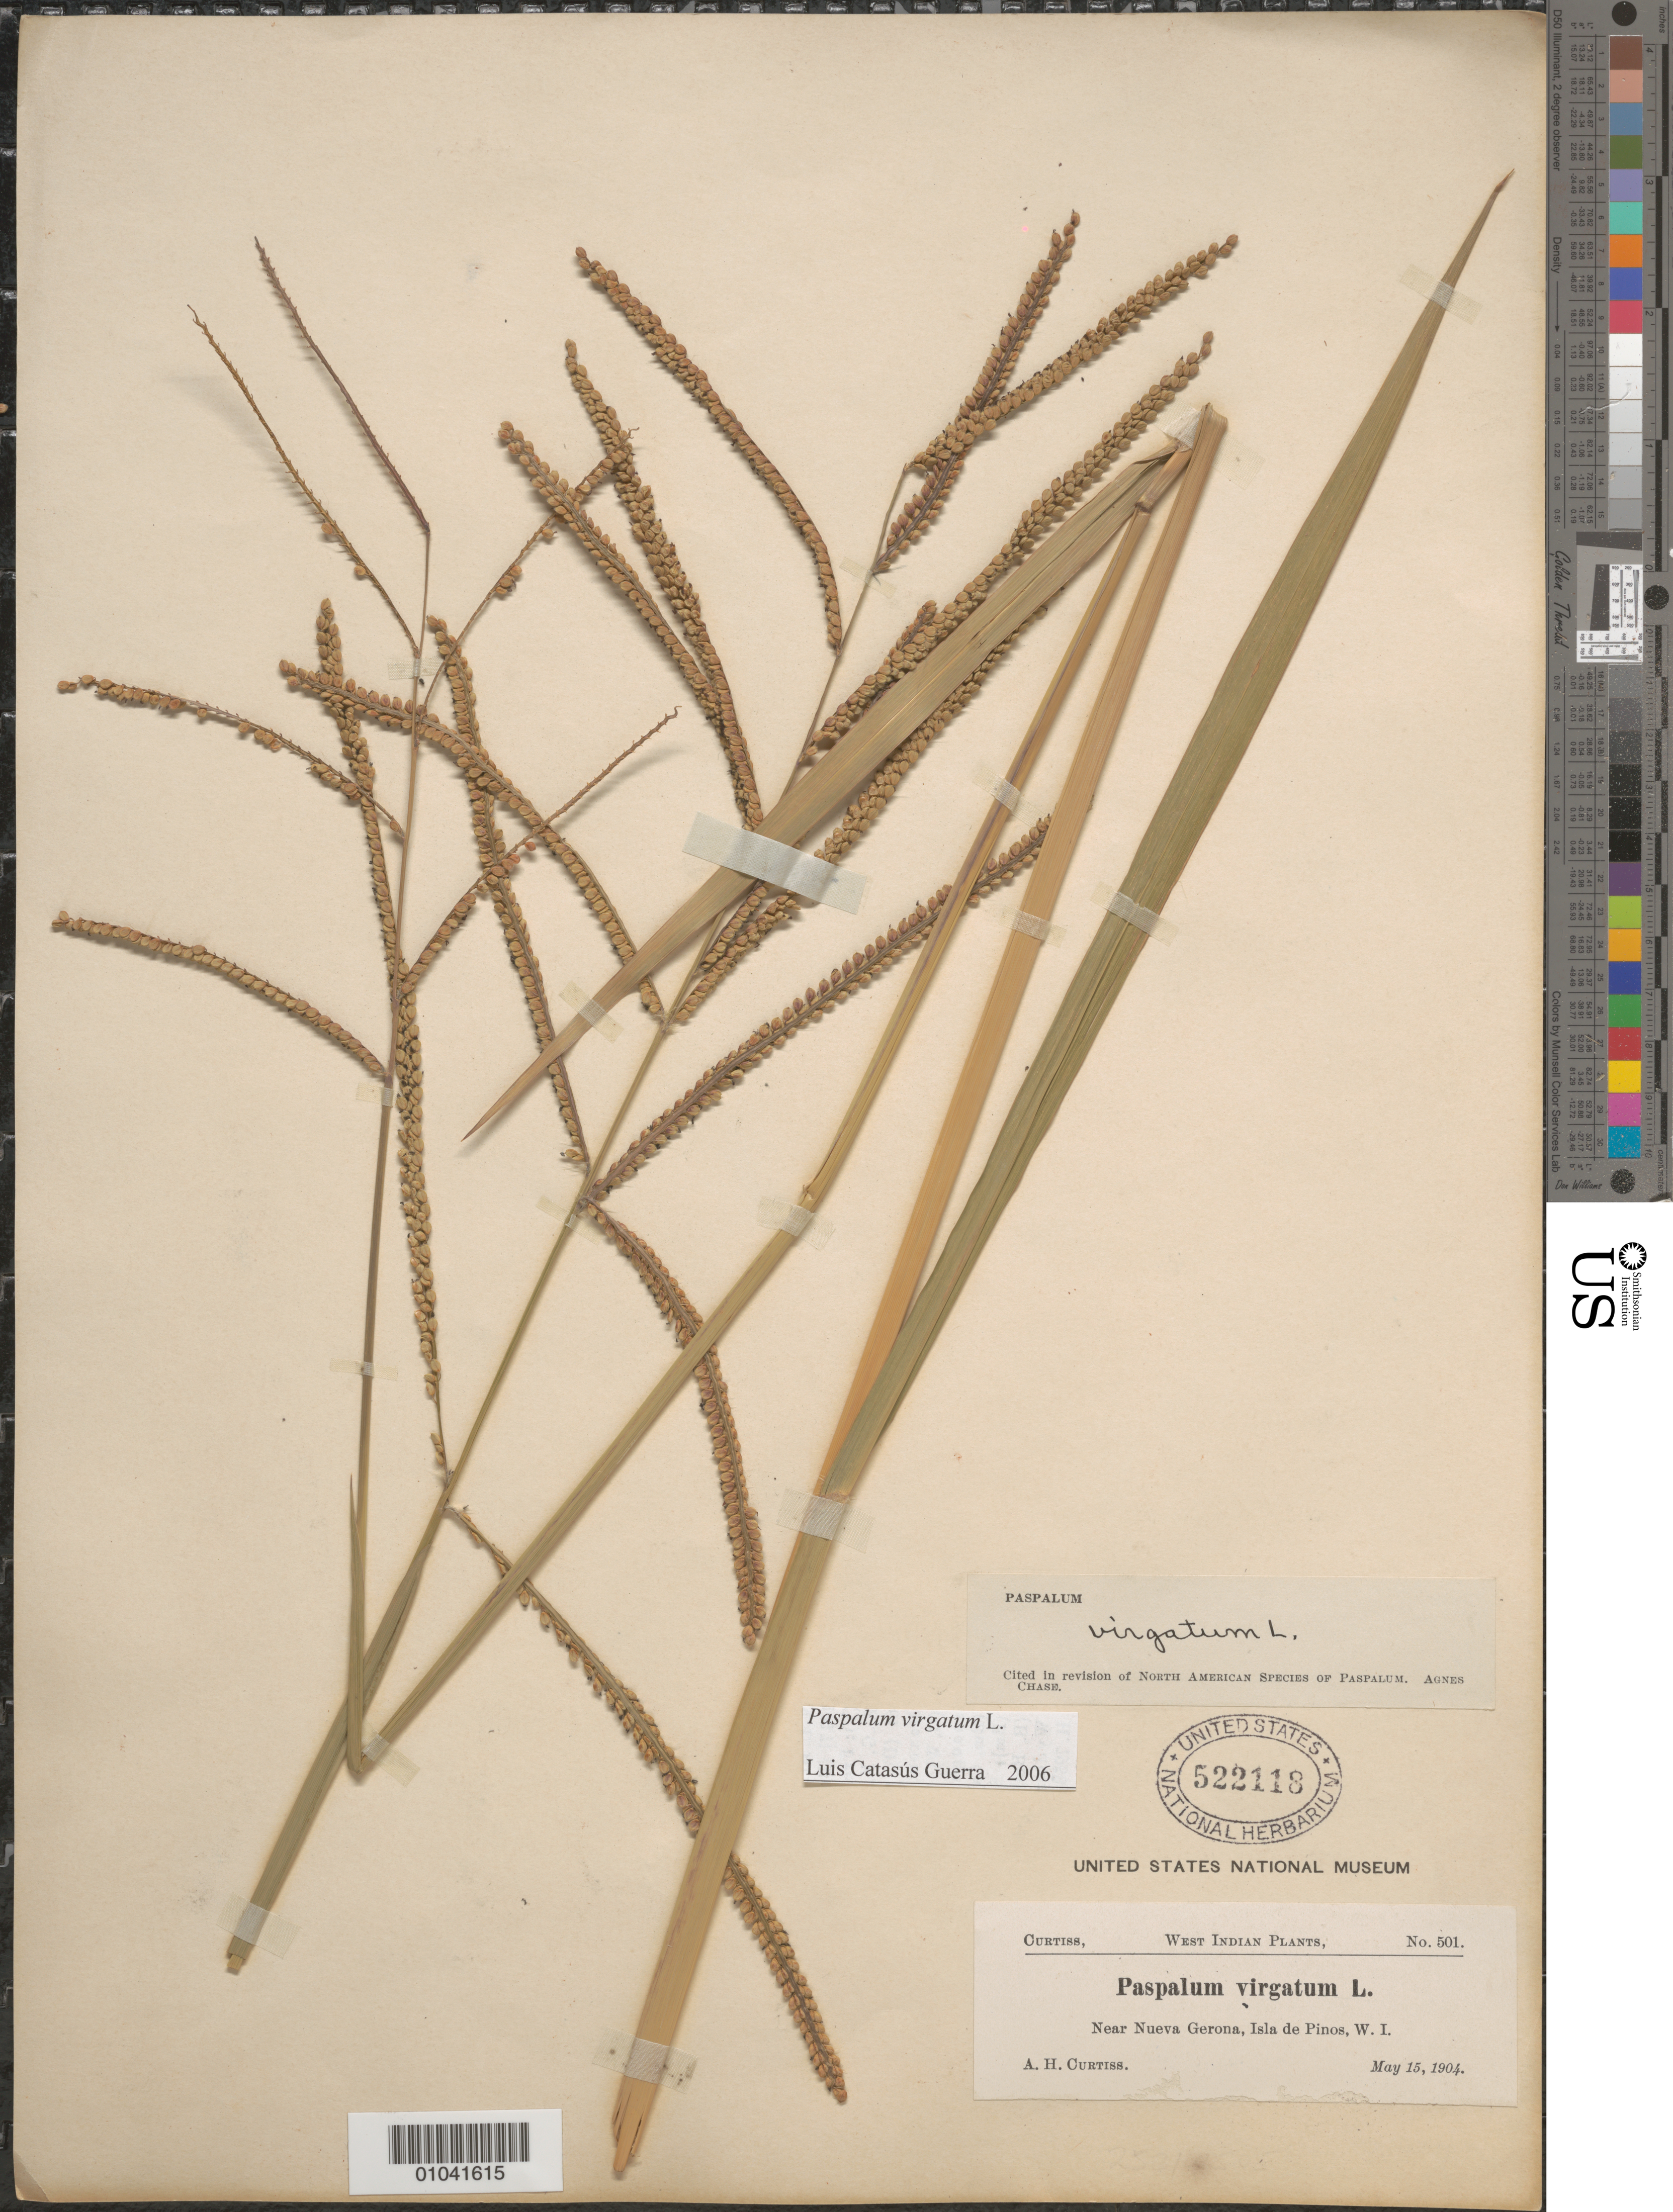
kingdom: Plantae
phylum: Tracheophyta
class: Liliopsida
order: Poales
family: Poaceae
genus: Paspalum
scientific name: Paspalum virgatum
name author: L.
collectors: A. H. Curtiss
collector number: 501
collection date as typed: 15 May 1904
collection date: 1904-05-15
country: Cuba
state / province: Isla de la Juventud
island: Isla de la Juventud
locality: [Isle of Pines], Near Nueva Gerona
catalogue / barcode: US 522118